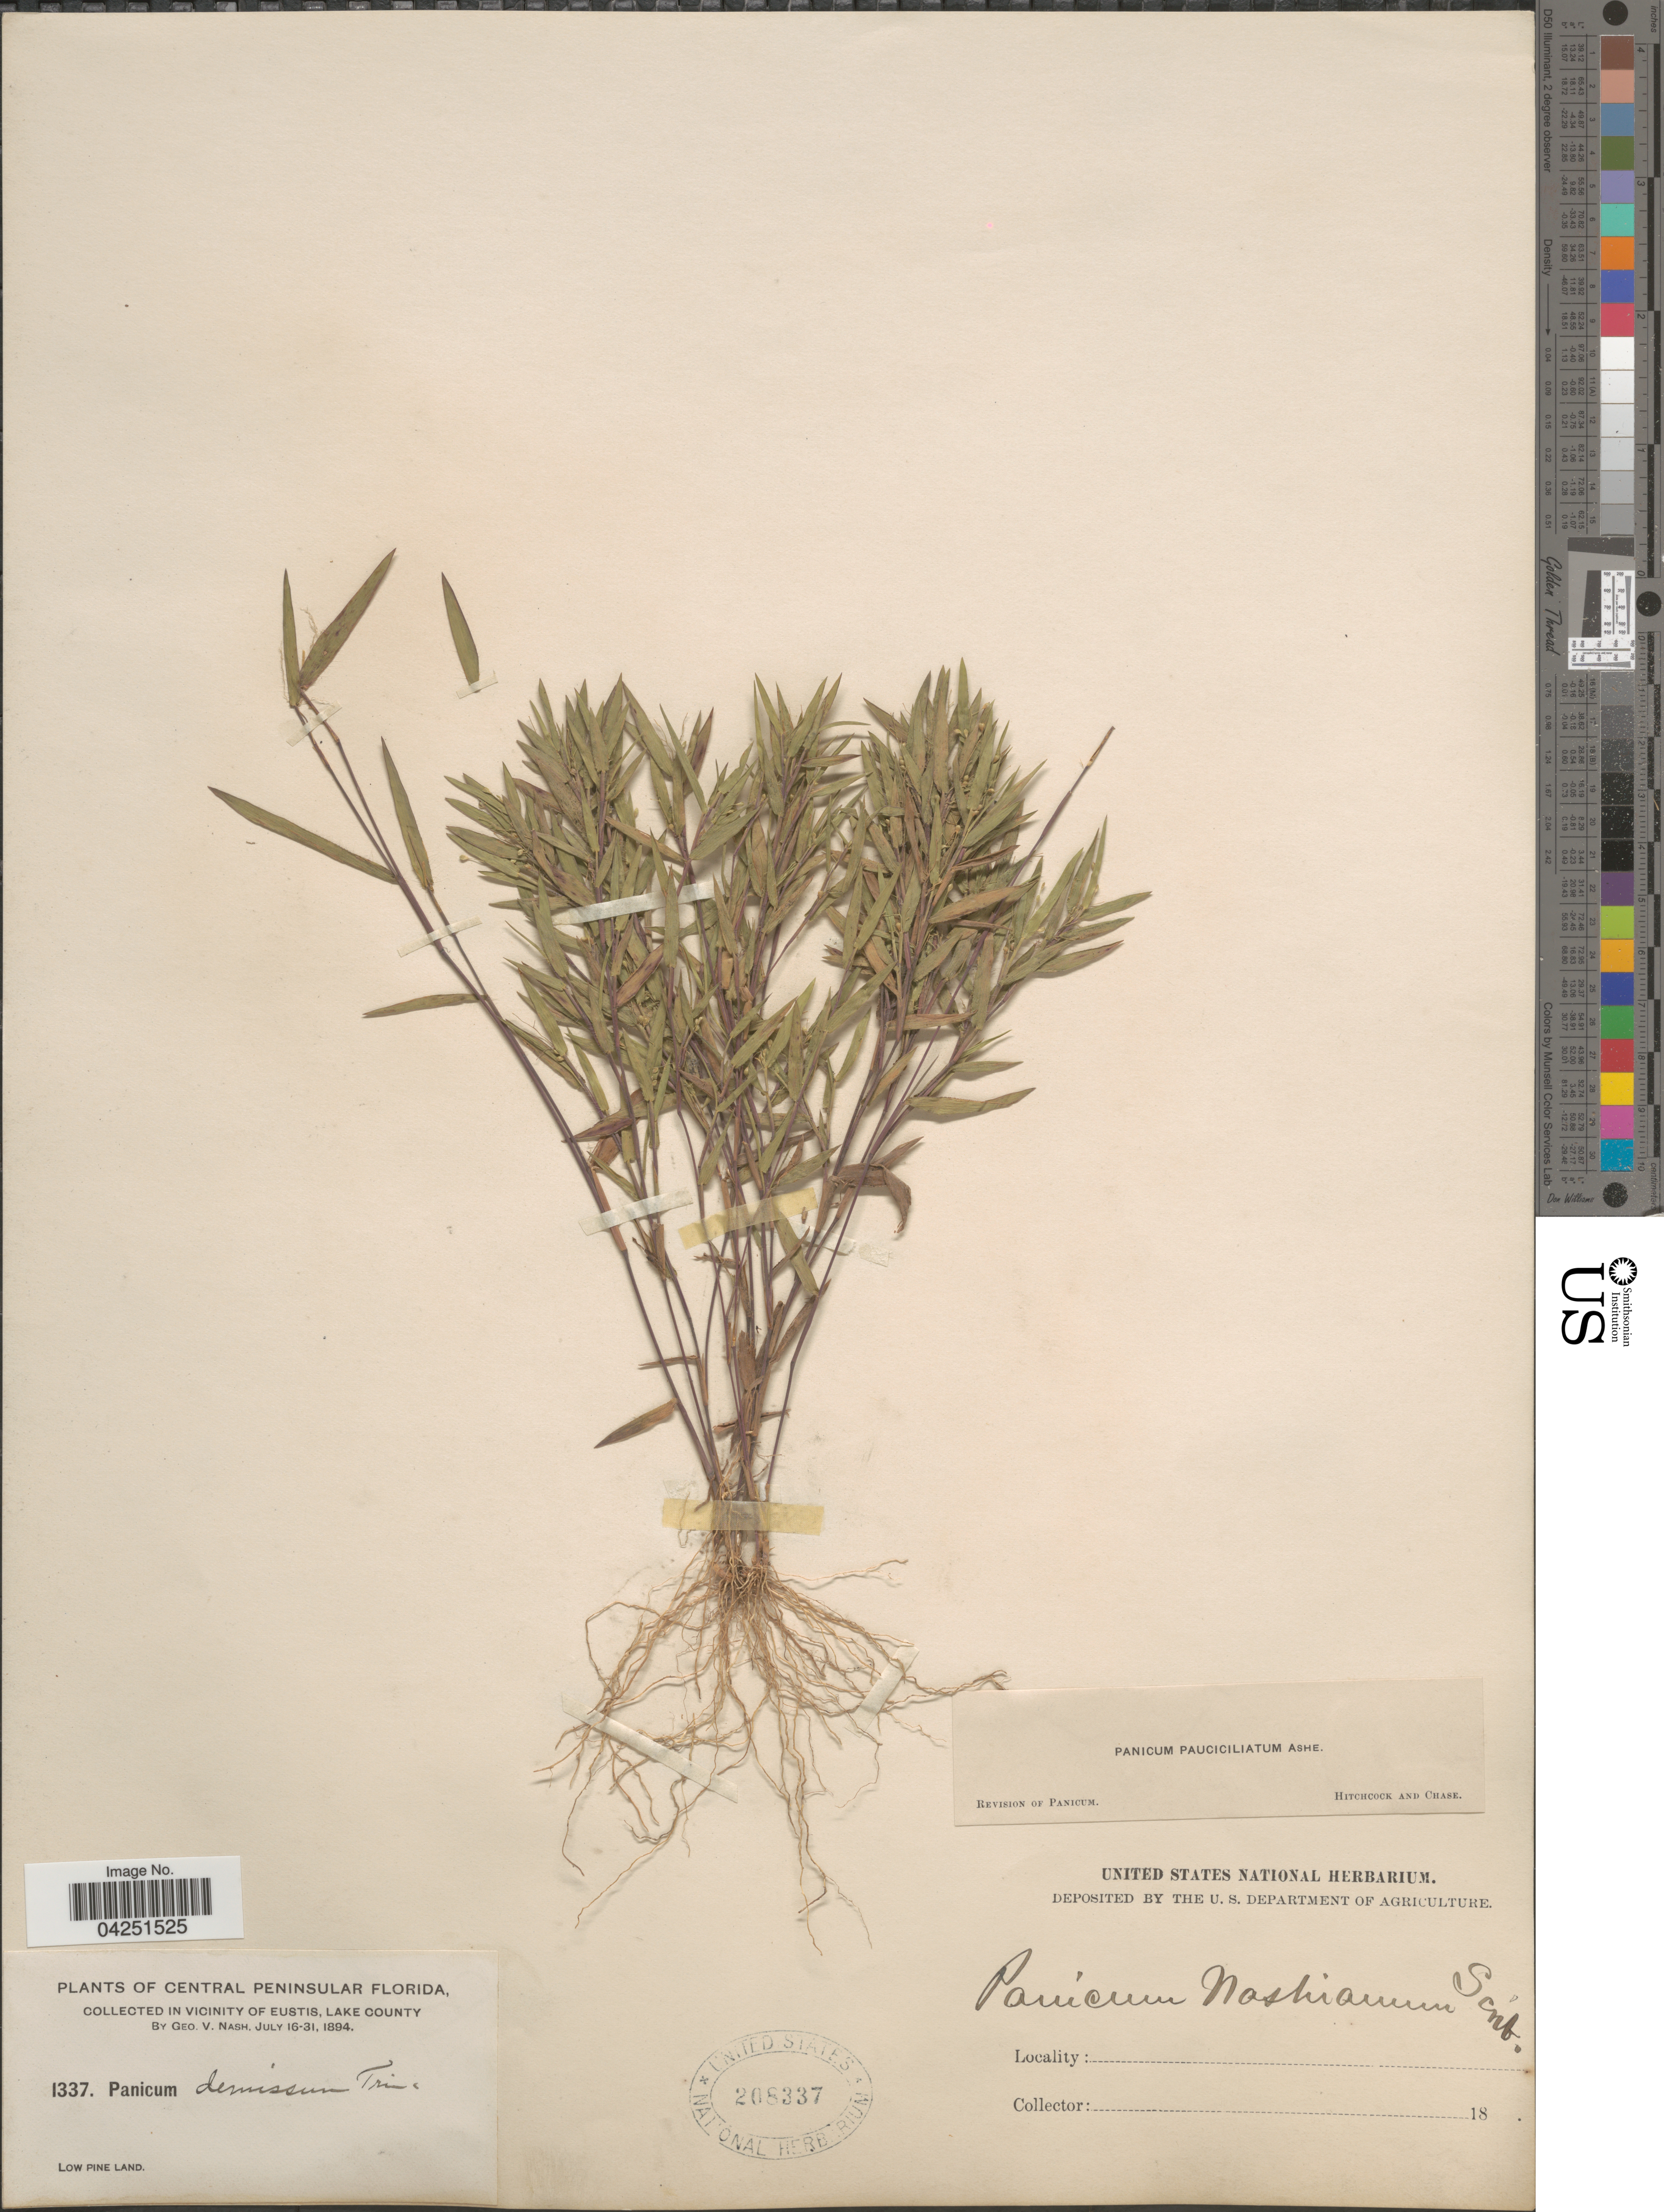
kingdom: Plantae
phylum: Tracheophyta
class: Liliopsida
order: Poales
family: Poaceae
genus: Dichanthelium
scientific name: Dichanthelium acuminatum var. acuminatum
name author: (Sw.) Gould & C.A. Clark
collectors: G. V. Nash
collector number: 1337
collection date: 1894-07-16/1894-07-31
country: United States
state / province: Florida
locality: Central Peninsular Florida. In Vicinity of Eustis, Lake County. Low Pine land.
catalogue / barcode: US 208337